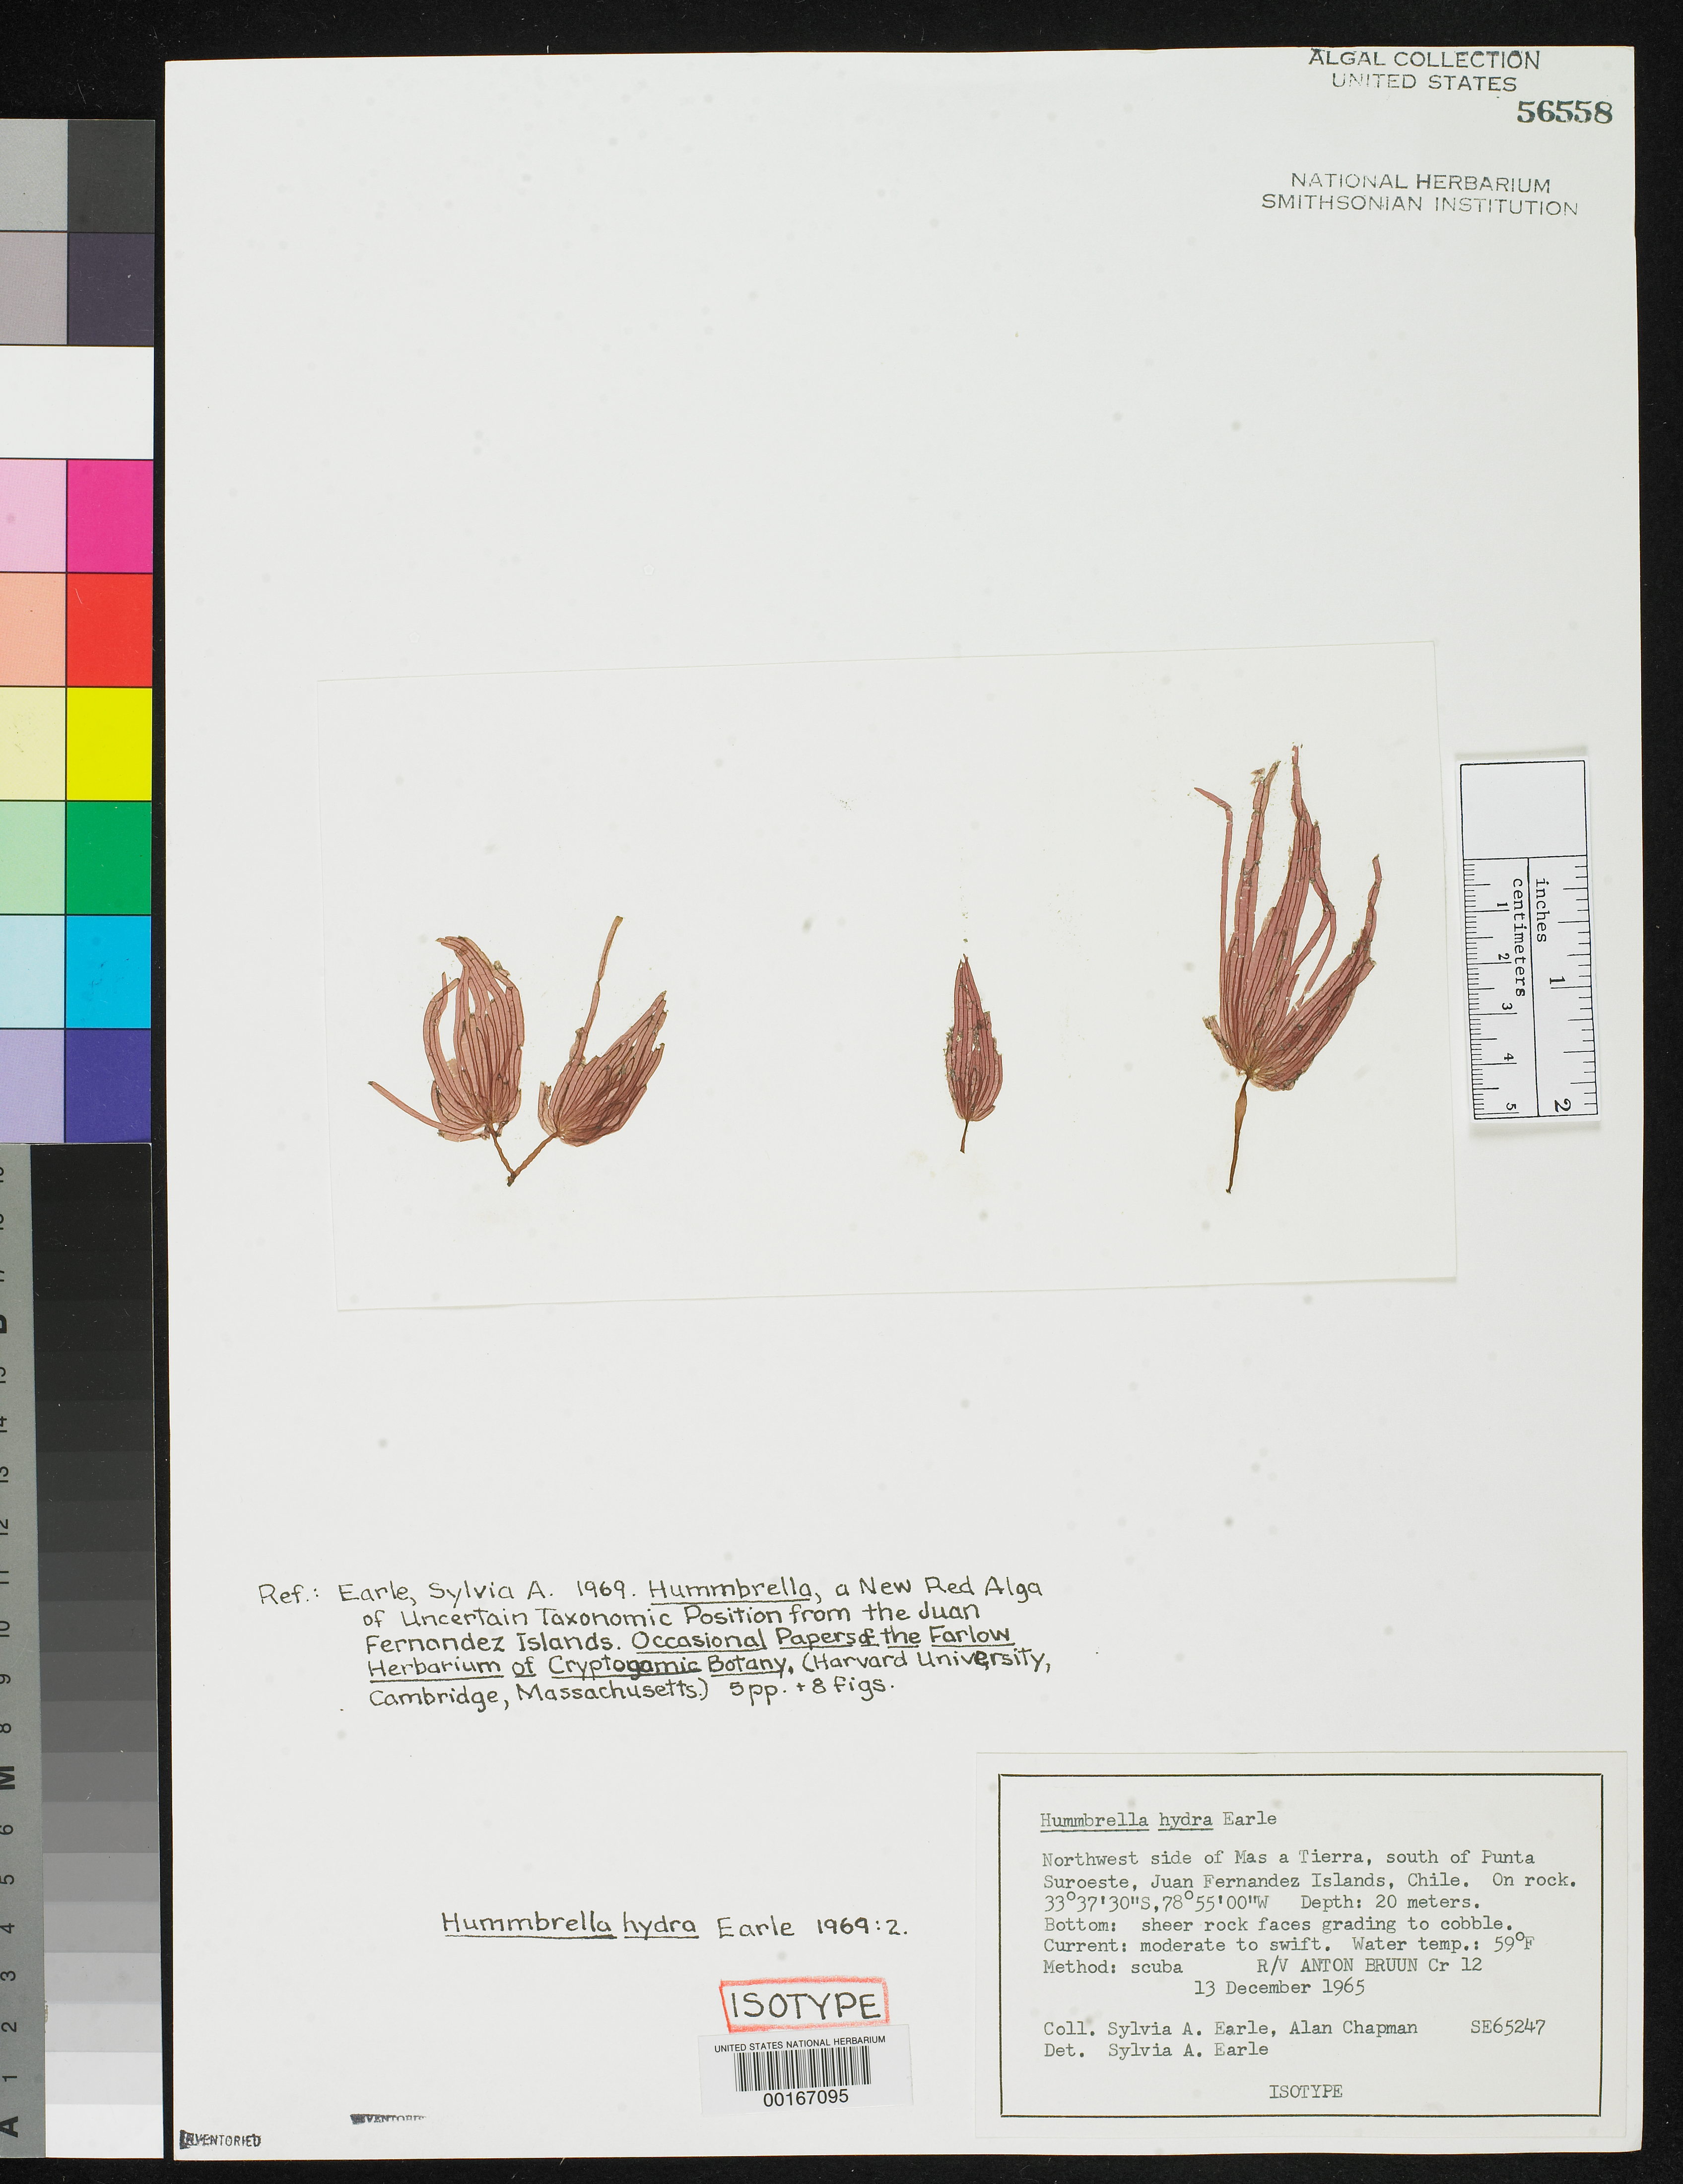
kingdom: Plantae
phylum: Rhodophyta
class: Florideophyceae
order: Gigartinales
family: Pseudoanemoniaceae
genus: Hummbrella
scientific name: Hummbrella hydra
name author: S.A. Earle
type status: Isotype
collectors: S. A. Earle & A. Chapman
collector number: SE 65247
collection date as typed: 13 Dec 1965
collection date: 1965-12-13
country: Chile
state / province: Valparaíso (V)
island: Isla Más a Tierra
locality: South of Punta Suroeste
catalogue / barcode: US 56558